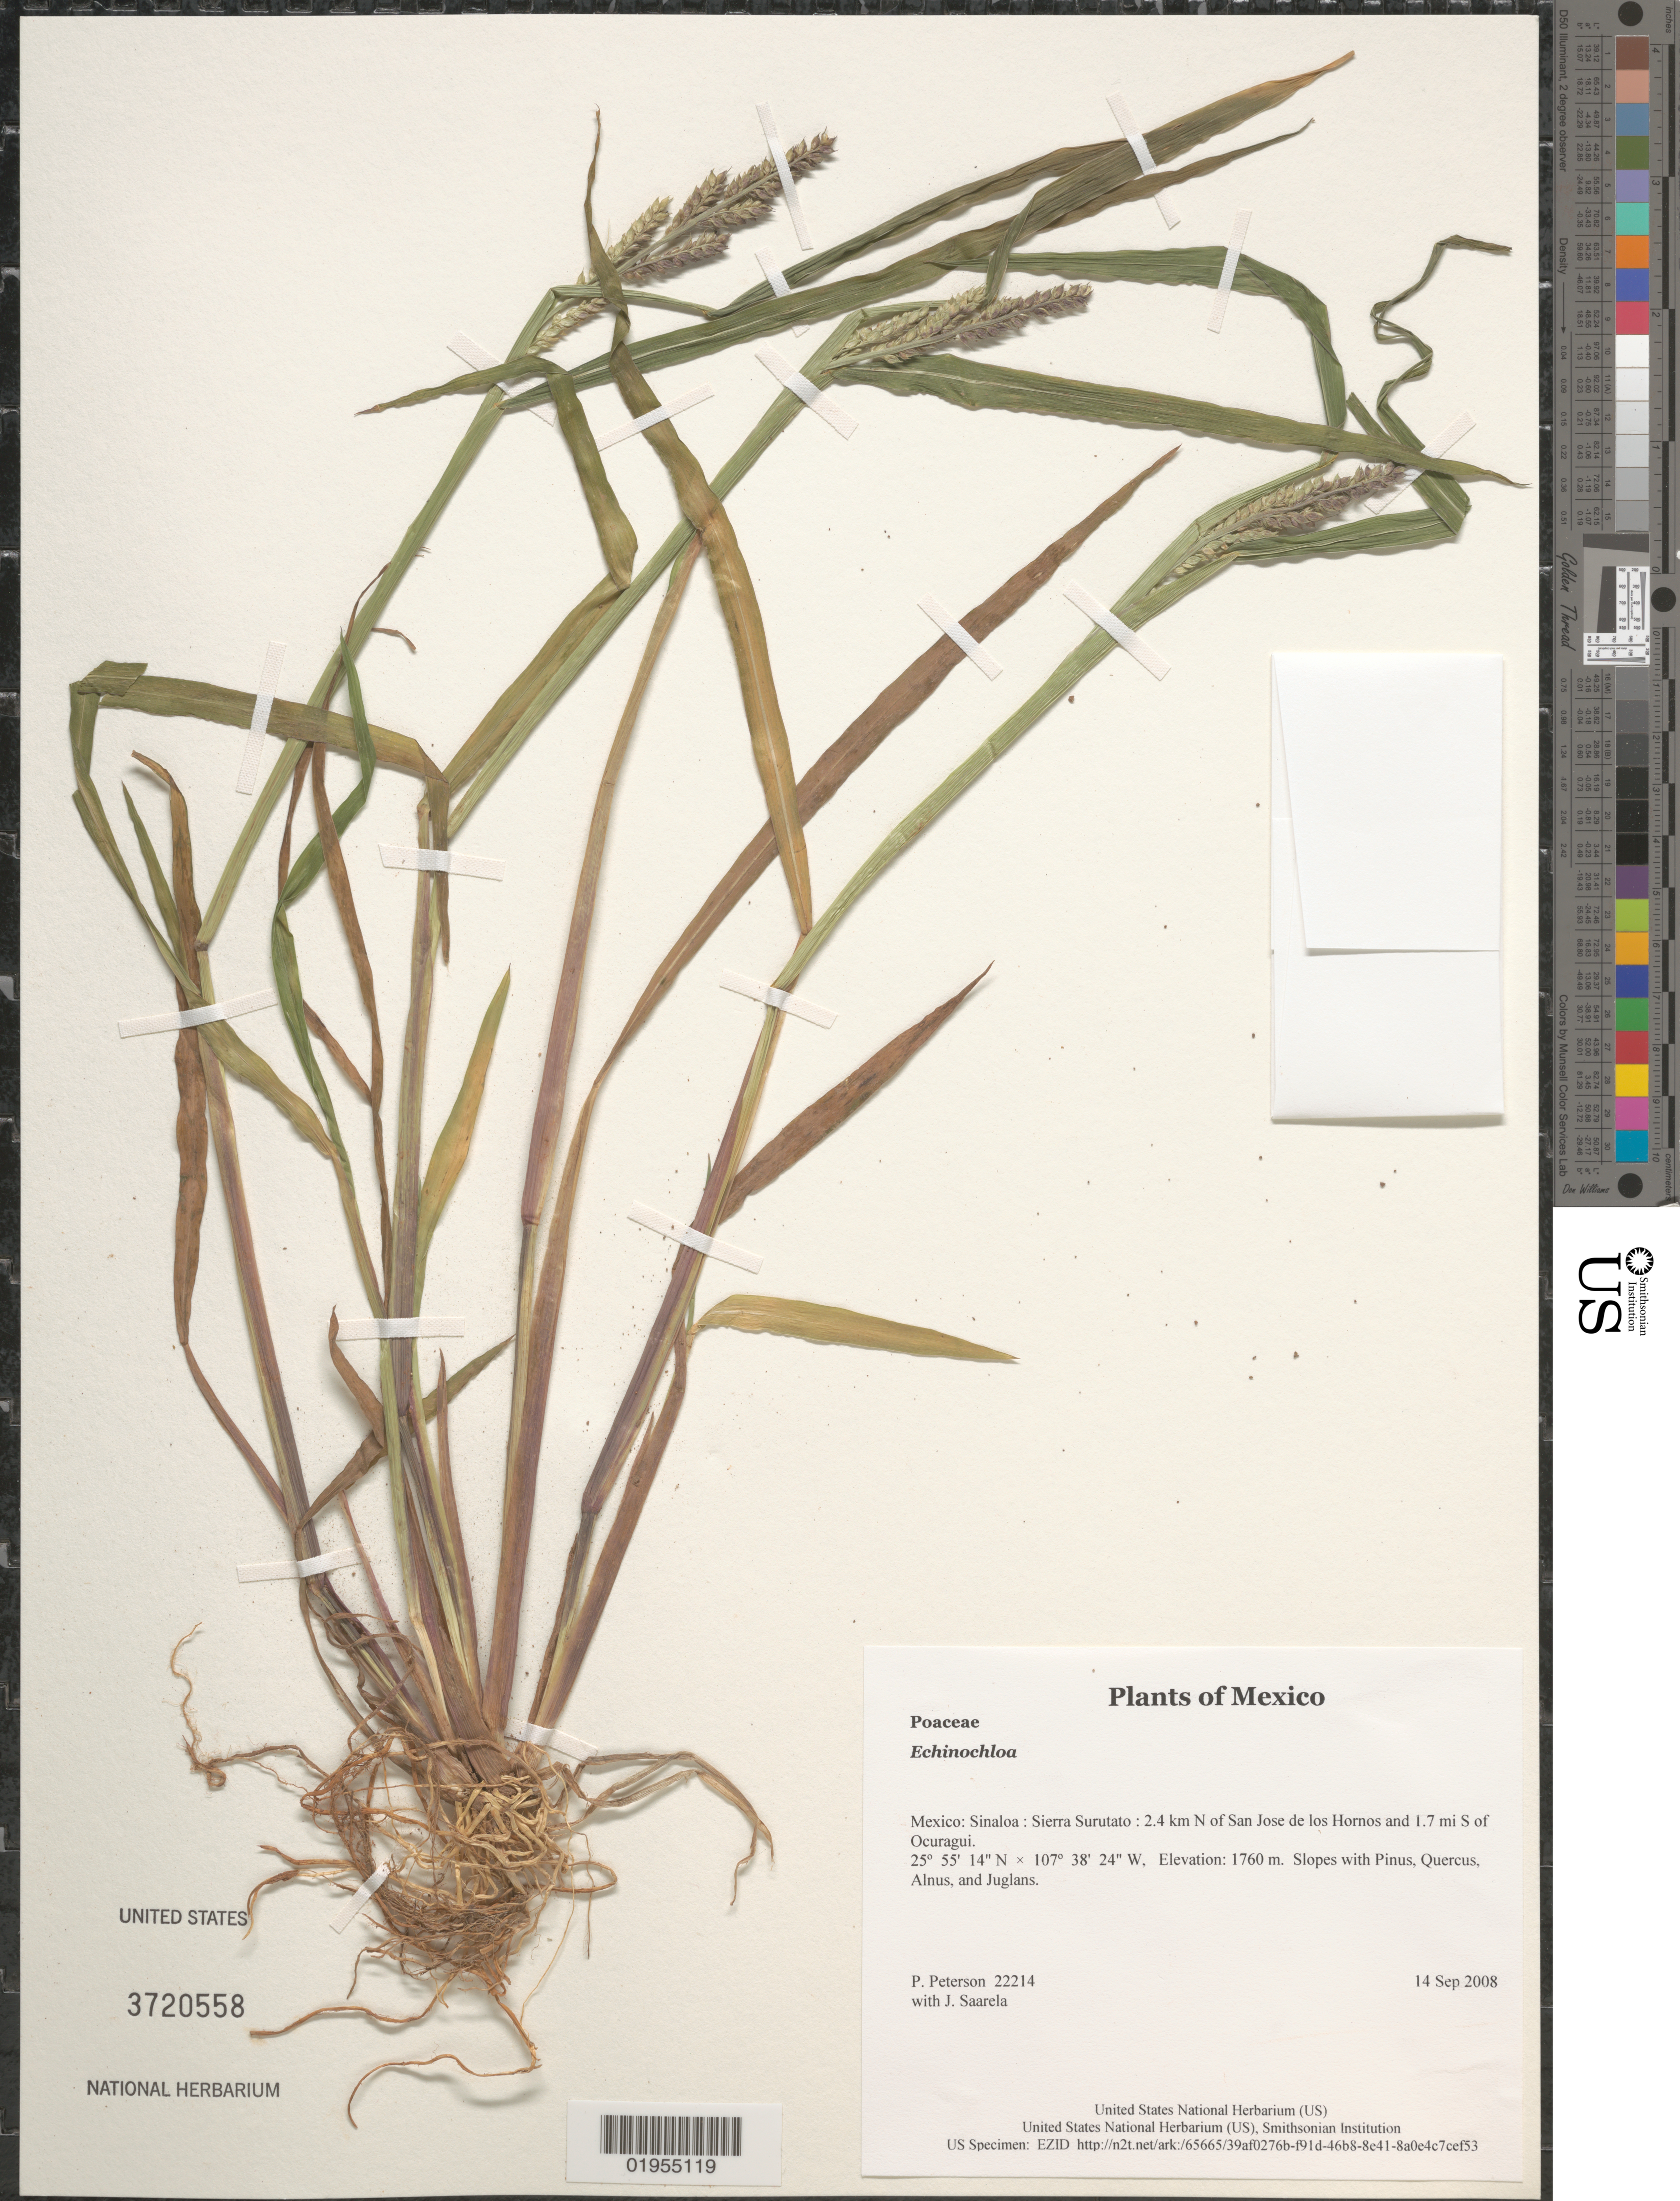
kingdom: Plantae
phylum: Tracheophyta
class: Liliopsida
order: Poales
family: Poaceae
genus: Echinochloa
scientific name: Echinochloa sp.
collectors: P. M. Peterson & J. Saarela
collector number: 22214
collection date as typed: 14 Sep 2008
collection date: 2008-09-14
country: Mexico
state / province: Sinaloa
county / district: Sierra Surutato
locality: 2.4 km N of San Jose de los Hornos and 1.7 mi S of Ocuragui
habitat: Slopes with Pinus, Quercus, Alnus, and Juglans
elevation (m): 1760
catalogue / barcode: US 3720558